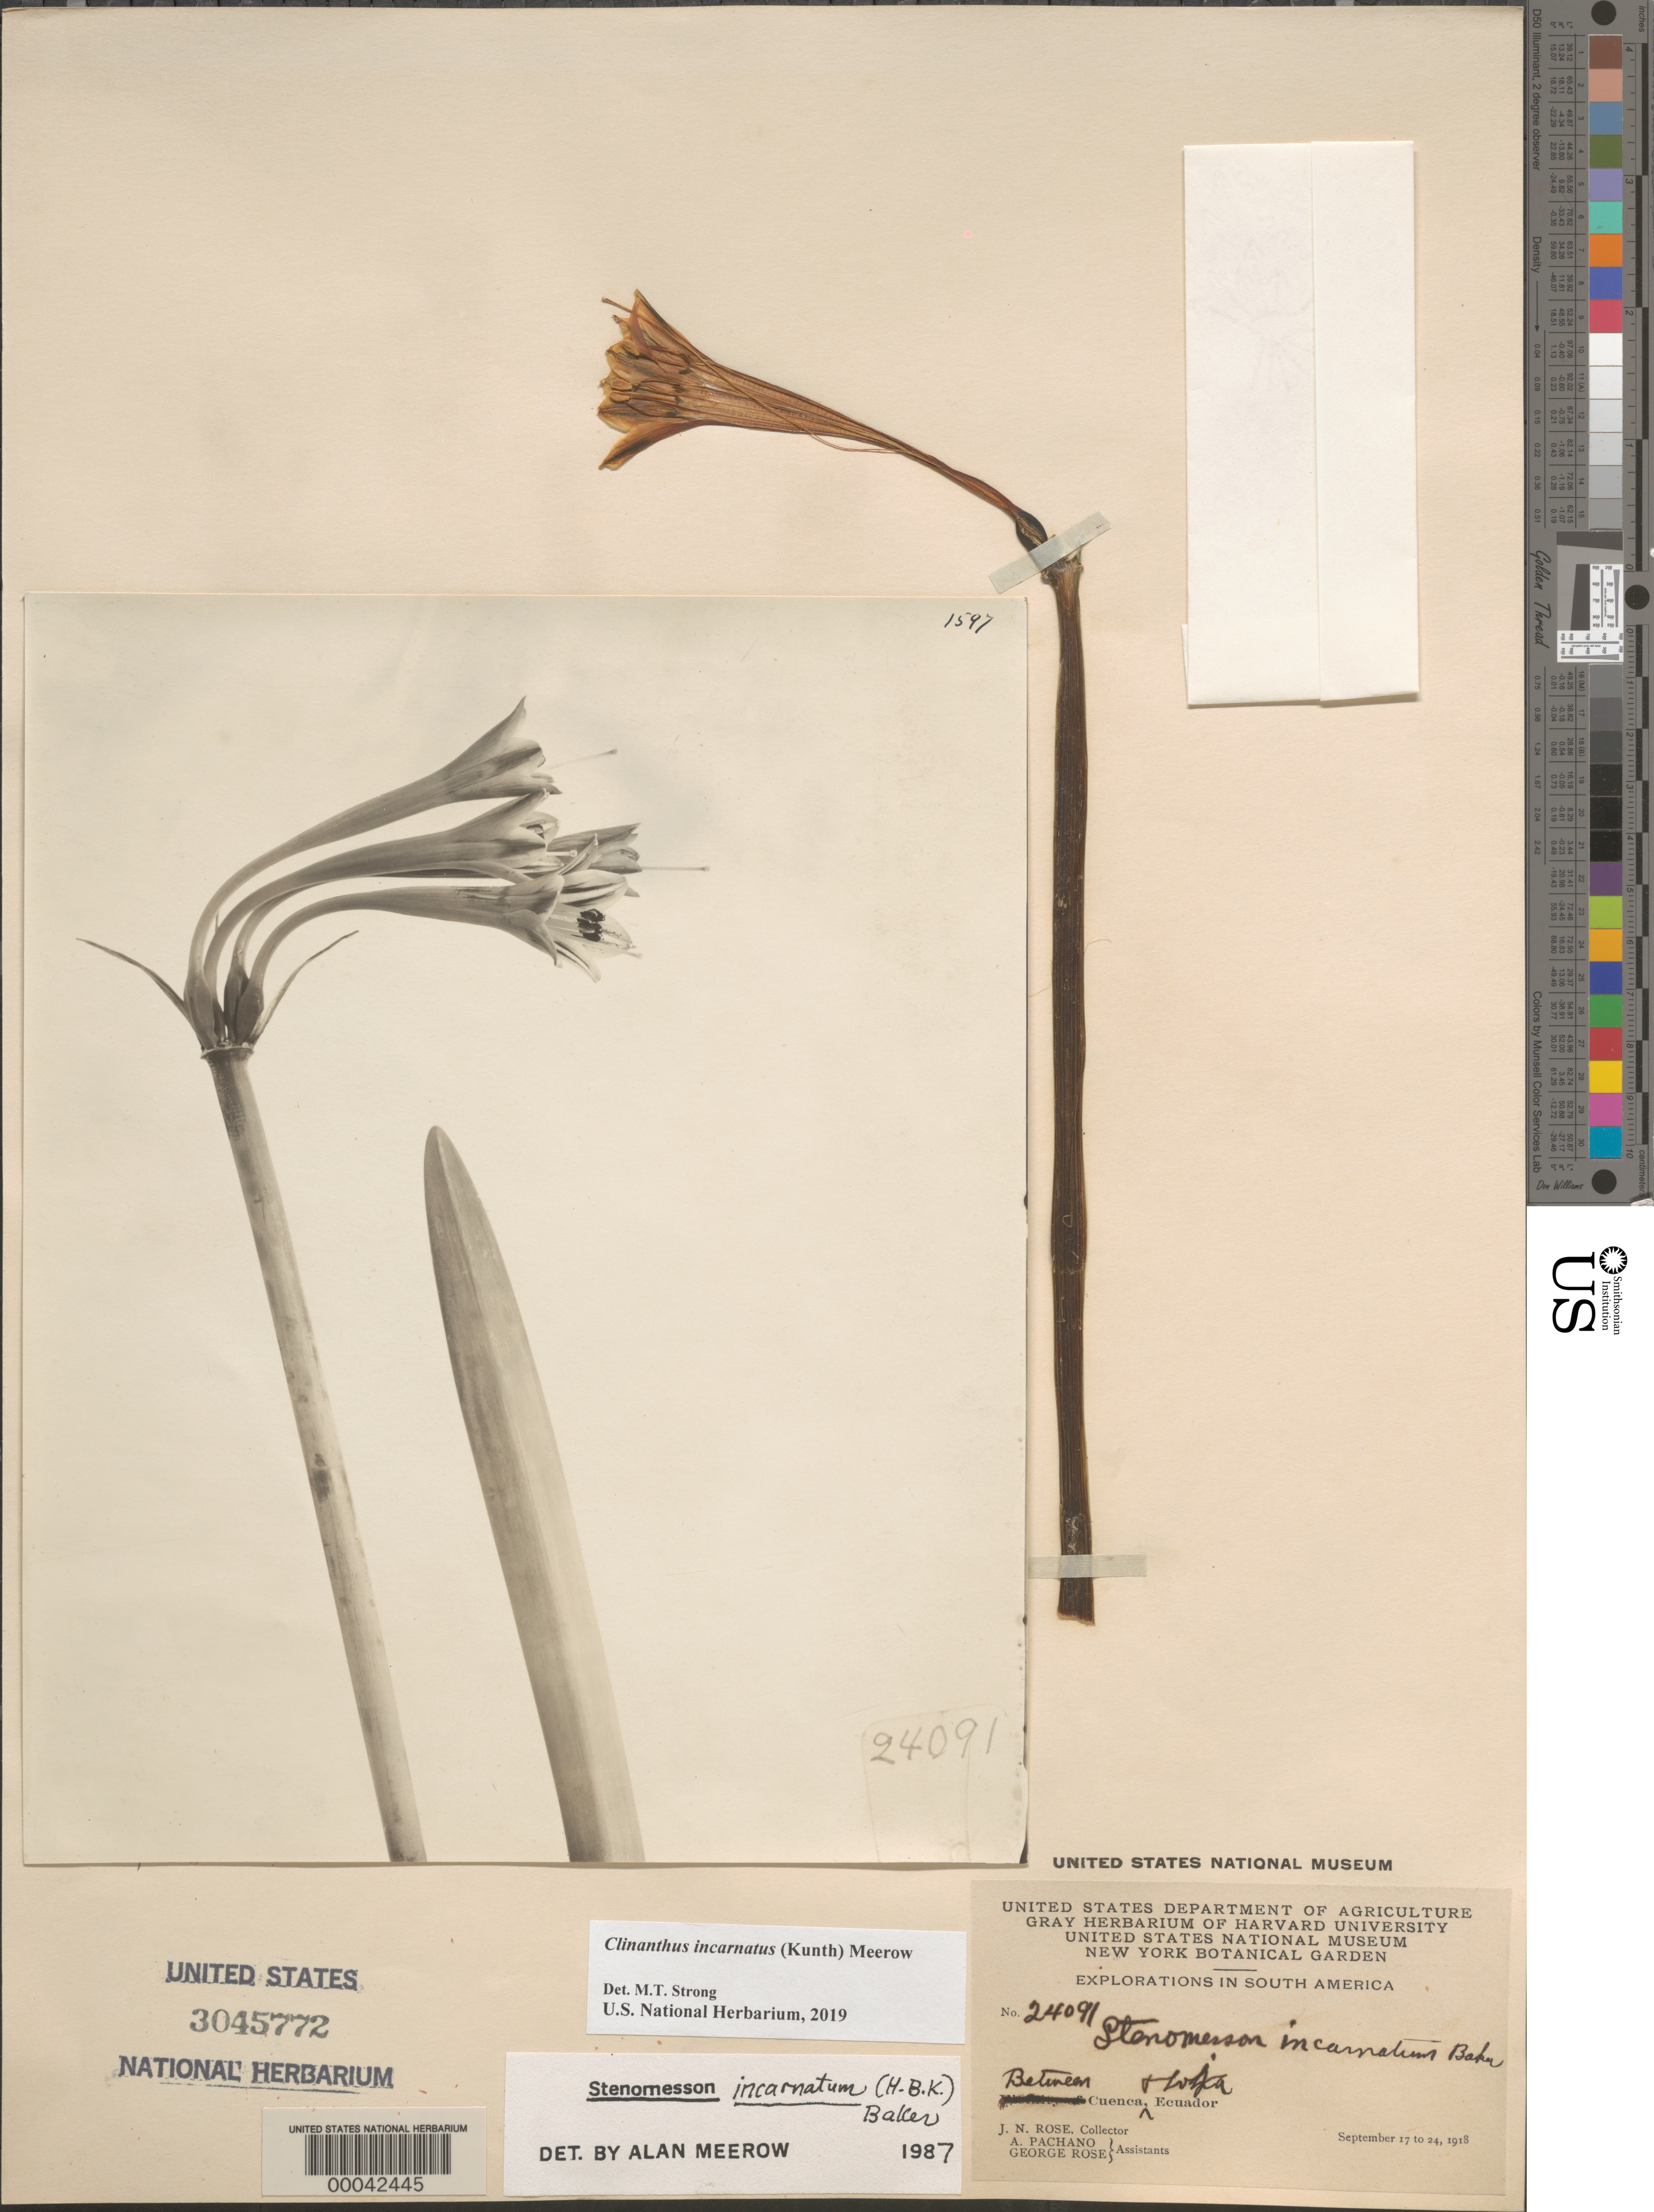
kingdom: Plantae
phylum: Tracheophyta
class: Liliopsida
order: Asparagales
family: Amaryllidaceae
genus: Clinanthus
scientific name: Clinanthus incarnatus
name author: (Kunth) Meerow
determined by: Strong, Mark T., (BOT), Smithsonian Institution - National Museum of Natural History (UNITED STATES)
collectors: J. N. Rose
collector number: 24091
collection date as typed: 17 Sep 1918 to 24 Sep 1918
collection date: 1918-09-17/1918-09-24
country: Ecuador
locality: Between Cuenca and Loja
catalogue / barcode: US 3045772